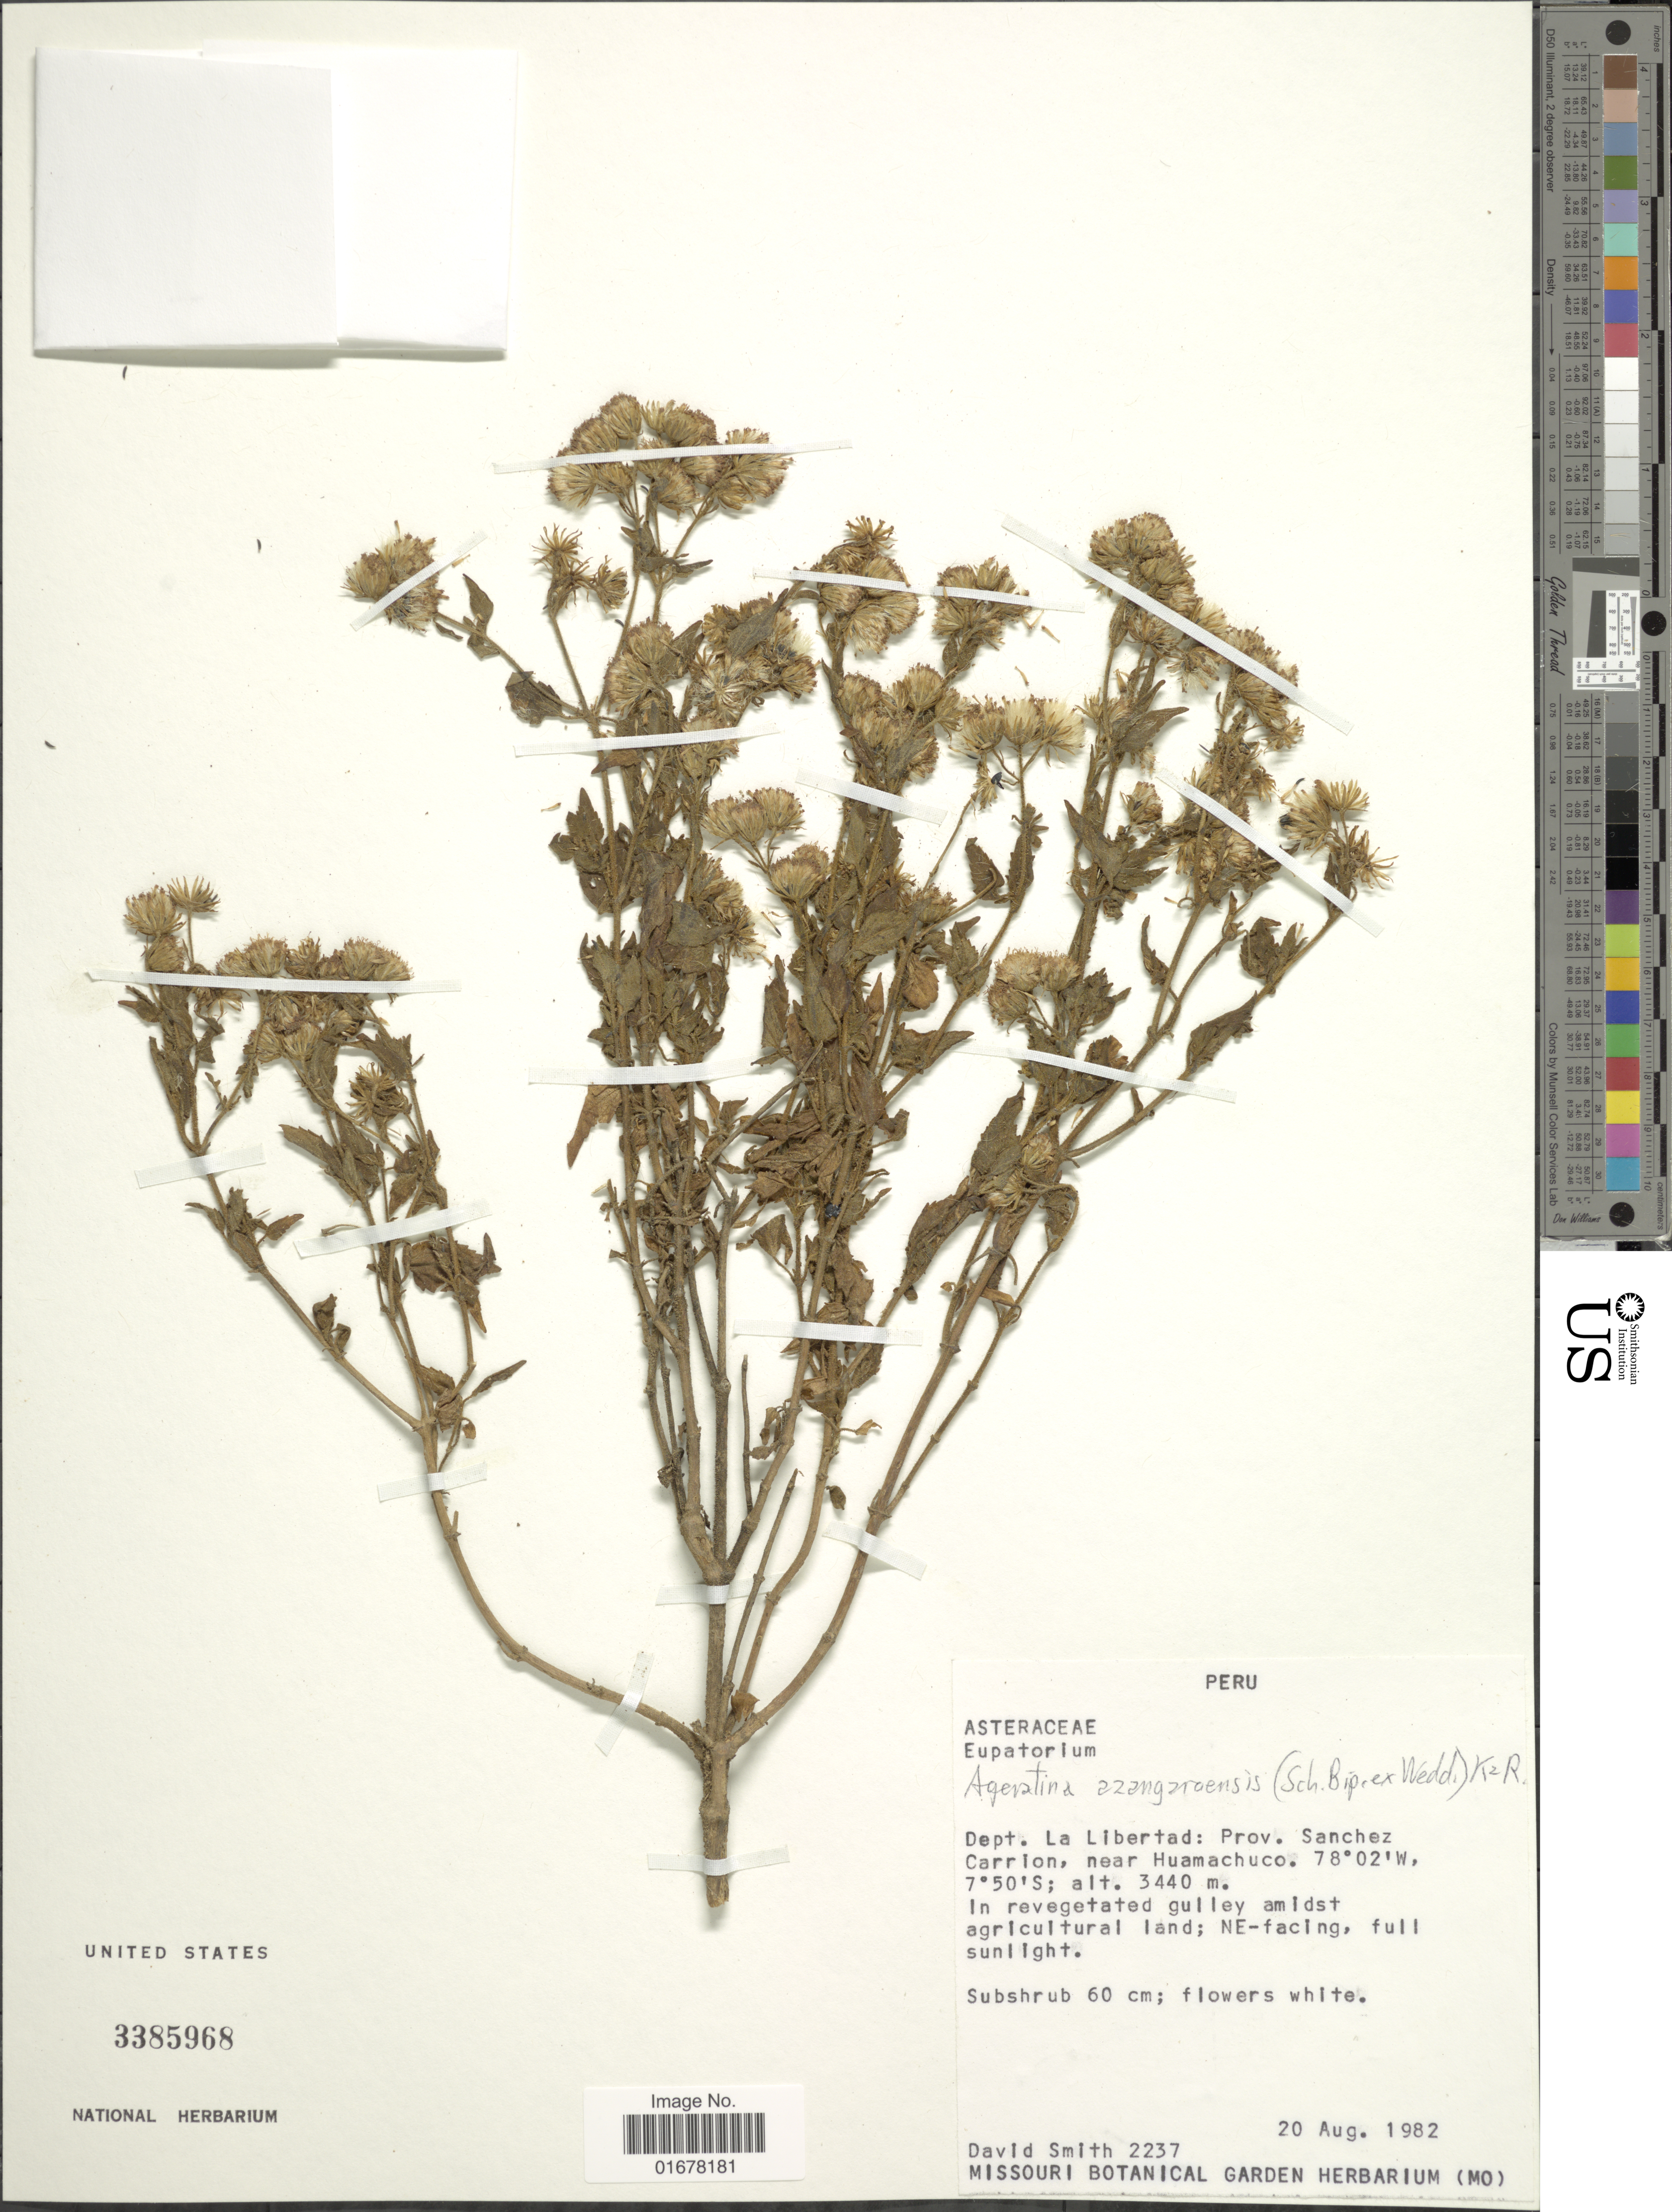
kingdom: Plantae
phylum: Tracheophyta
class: Magnoliopsida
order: Asterales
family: Asteraceae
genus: Ageratina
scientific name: Ageratina azangaroensis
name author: (Sch. Bip. ex Wedd.) R.M. King & H. Rob.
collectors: D. Smith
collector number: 2237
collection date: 1982-08-20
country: Peru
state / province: La Libertad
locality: Dept. La Libertad: Prov. Sanchez carrion, near Huamachuco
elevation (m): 3440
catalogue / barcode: US 3385968